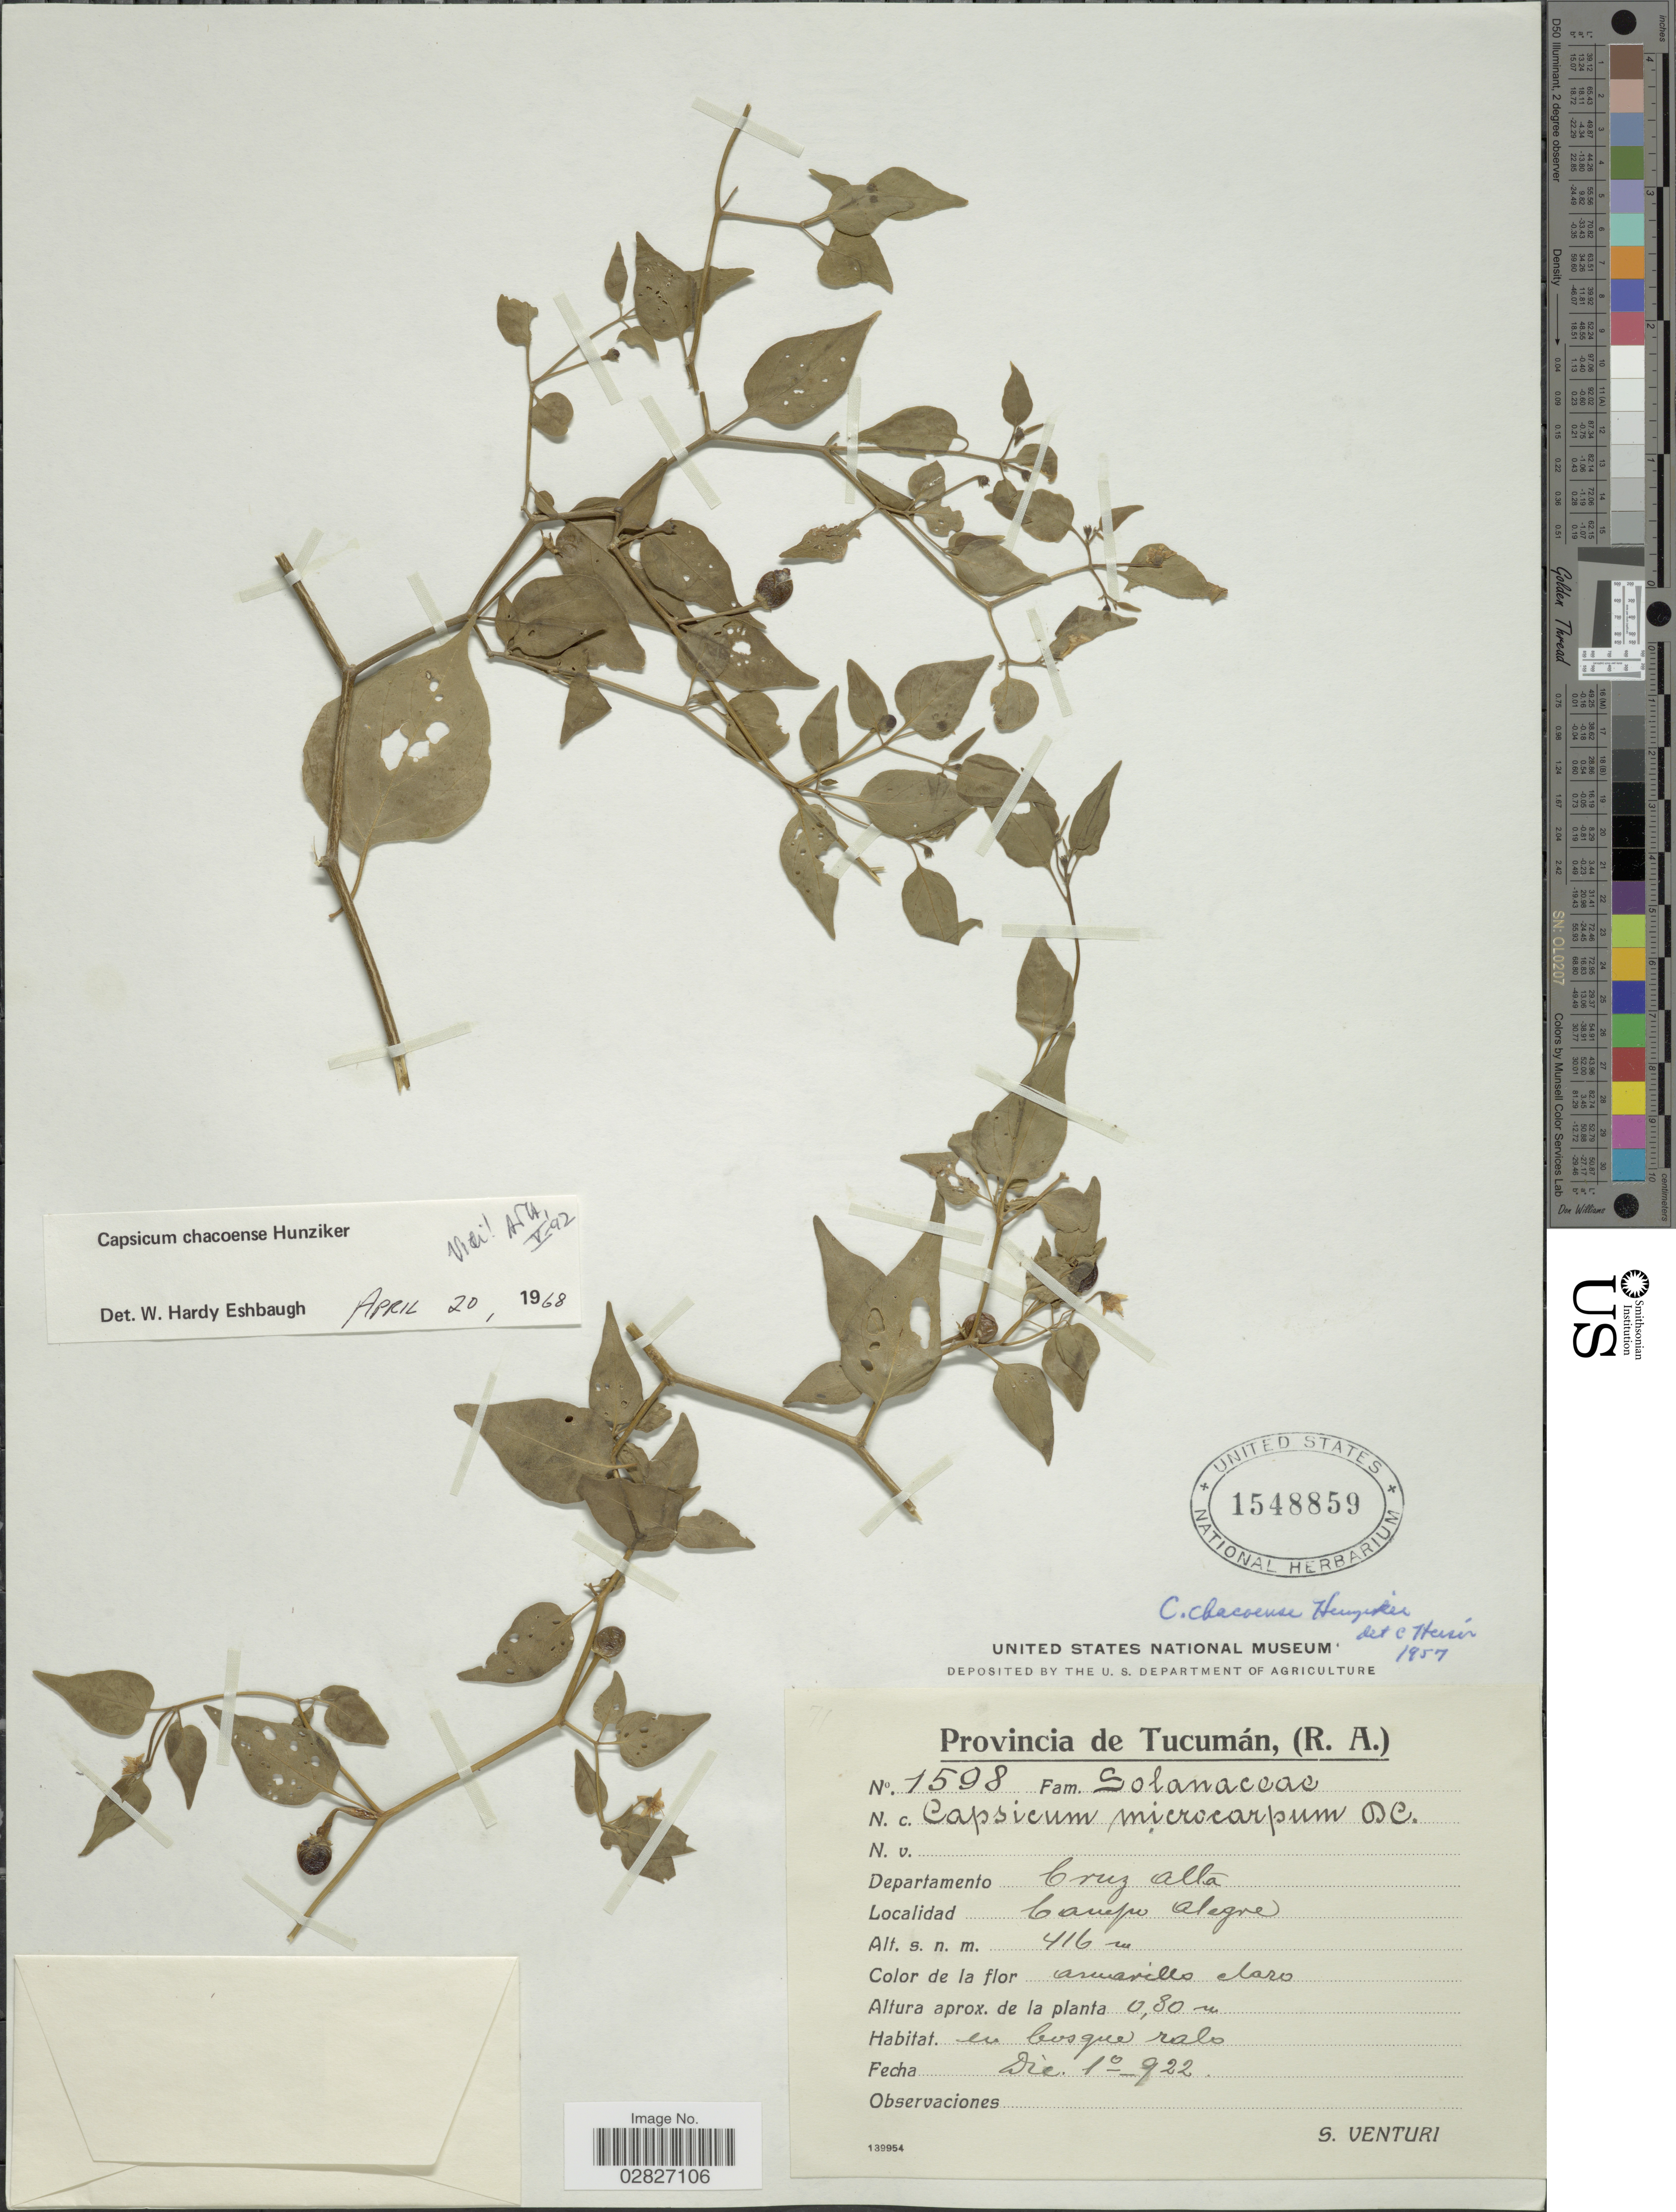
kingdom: Plantae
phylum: Tracheophyta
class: Magnoliopsida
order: Solanales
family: Solanaceae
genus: Capsicum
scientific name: Capsicum chacoense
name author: Hunz.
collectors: S. Venturi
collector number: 1598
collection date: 1922-12-01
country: Argentina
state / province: Tucuman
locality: Provincia de Tucumán, (R.A.) Departamento Cruz Alta, Camp Alegre.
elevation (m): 416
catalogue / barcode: US 1548859